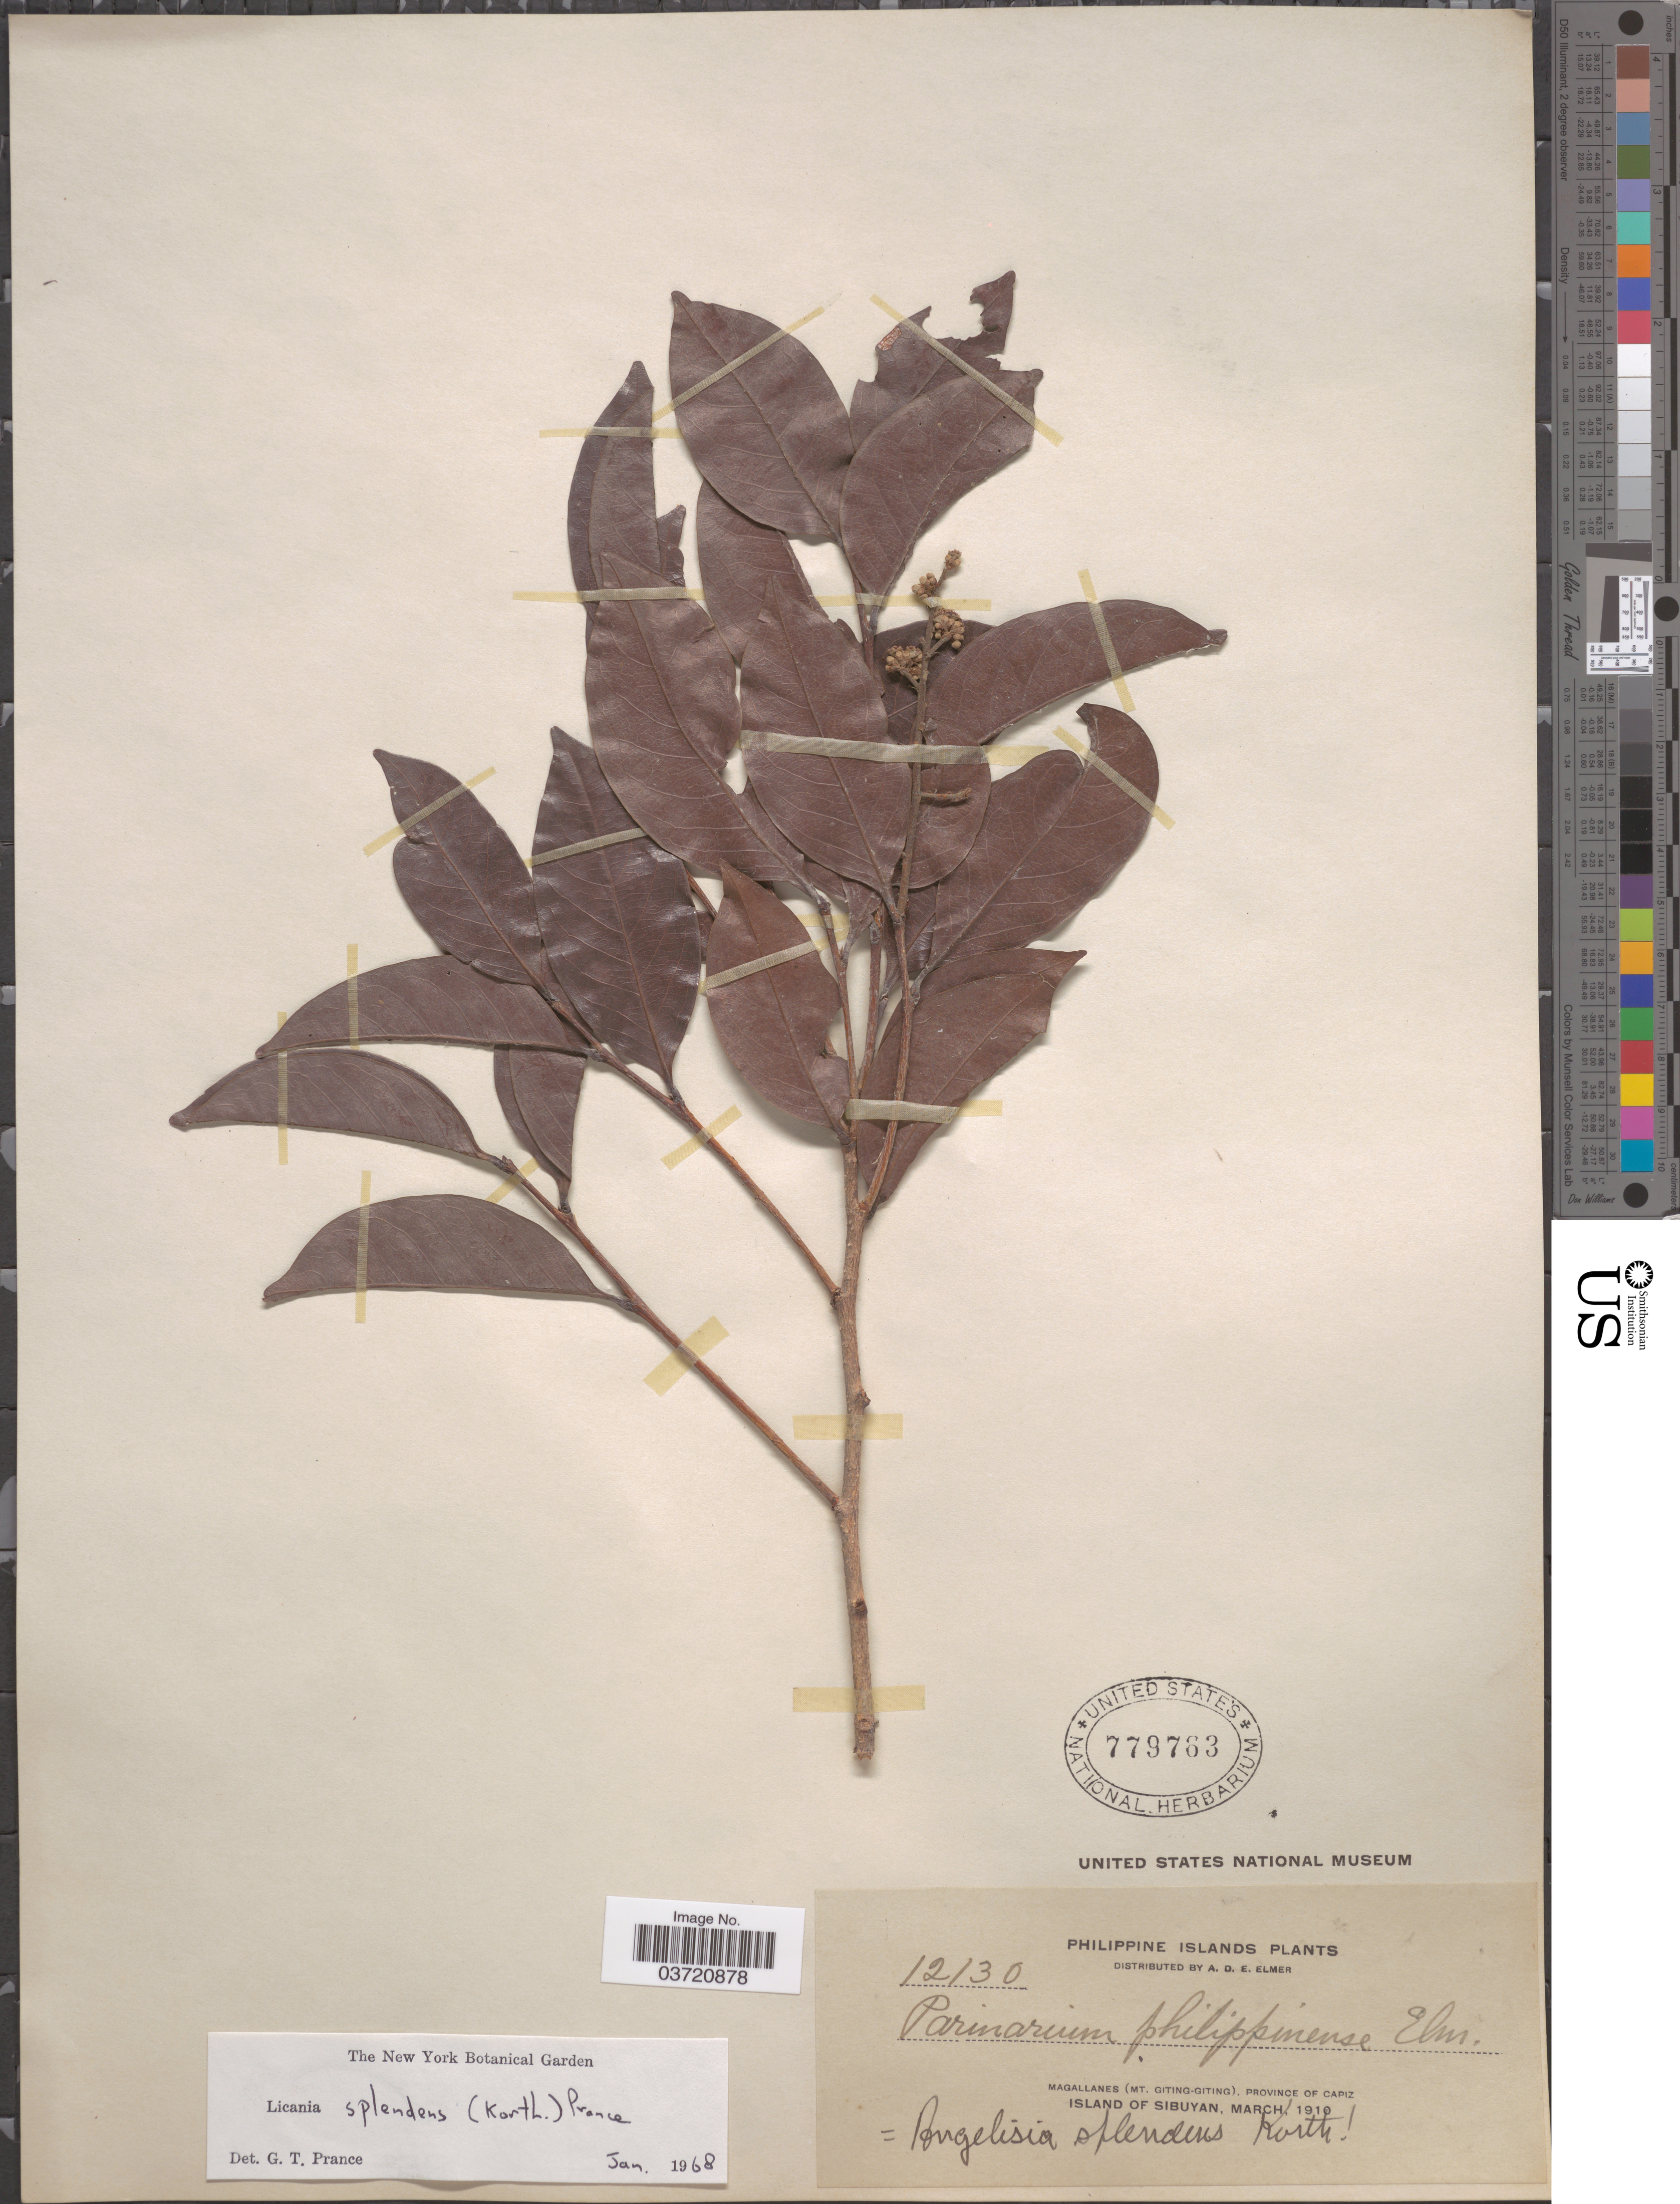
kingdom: Plantae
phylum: Tracheophyta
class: Magnoliopsida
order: Malpighiales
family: Chrysobalanaceae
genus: Licania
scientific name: Licania splendens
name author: (Korth.) Prance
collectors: A. D. E. Elmer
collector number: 12130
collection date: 1910-03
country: Philippines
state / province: Western Visayas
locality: Magallanes (Mt. Giting-Giting), Province of Capiz. Island of Sibuyan.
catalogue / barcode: US 779763